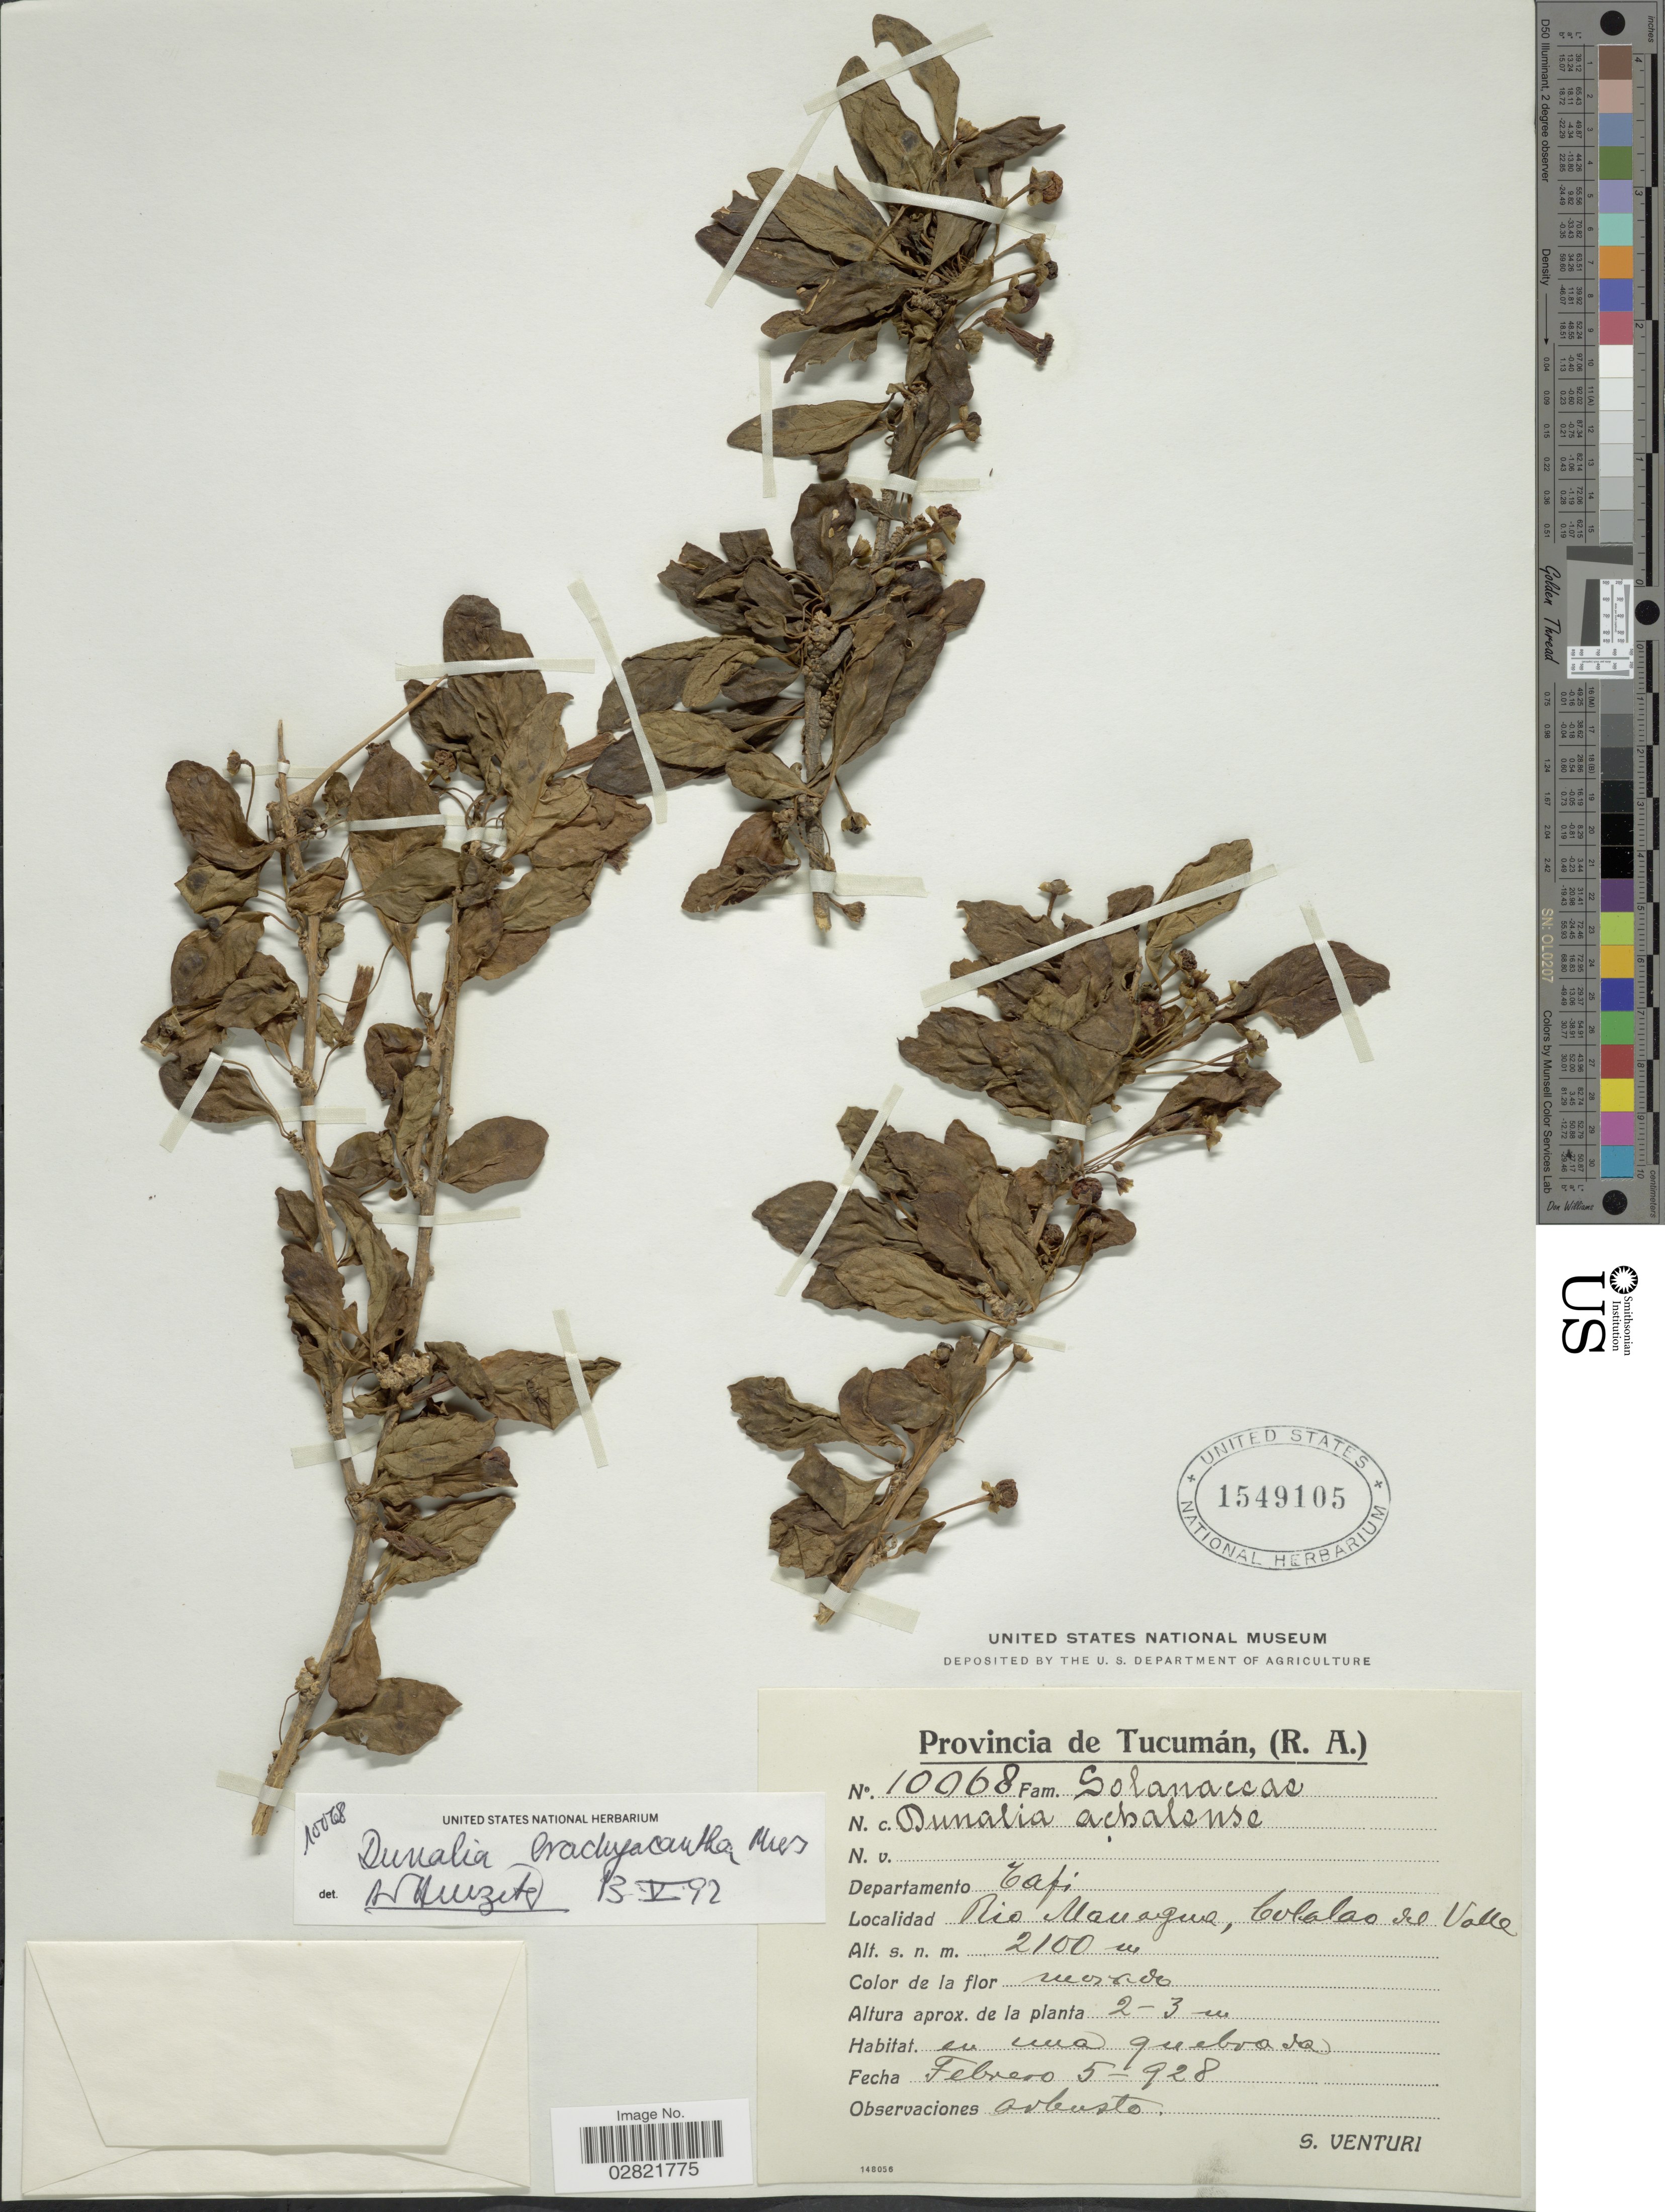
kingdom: Plantae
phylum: Tracheophyta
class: Magnoliopsida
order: Solanales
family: Solanaceae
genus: Dunalia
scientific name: Dunalia brachyacantha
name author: Miers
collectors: S. Venturi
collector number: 10068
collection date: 1928-02-05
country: Argentina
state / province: Tucuman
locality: Departamento Tafi, Rio Managua, Colalao del Valle.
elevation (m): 2100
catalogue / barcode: US 1549105